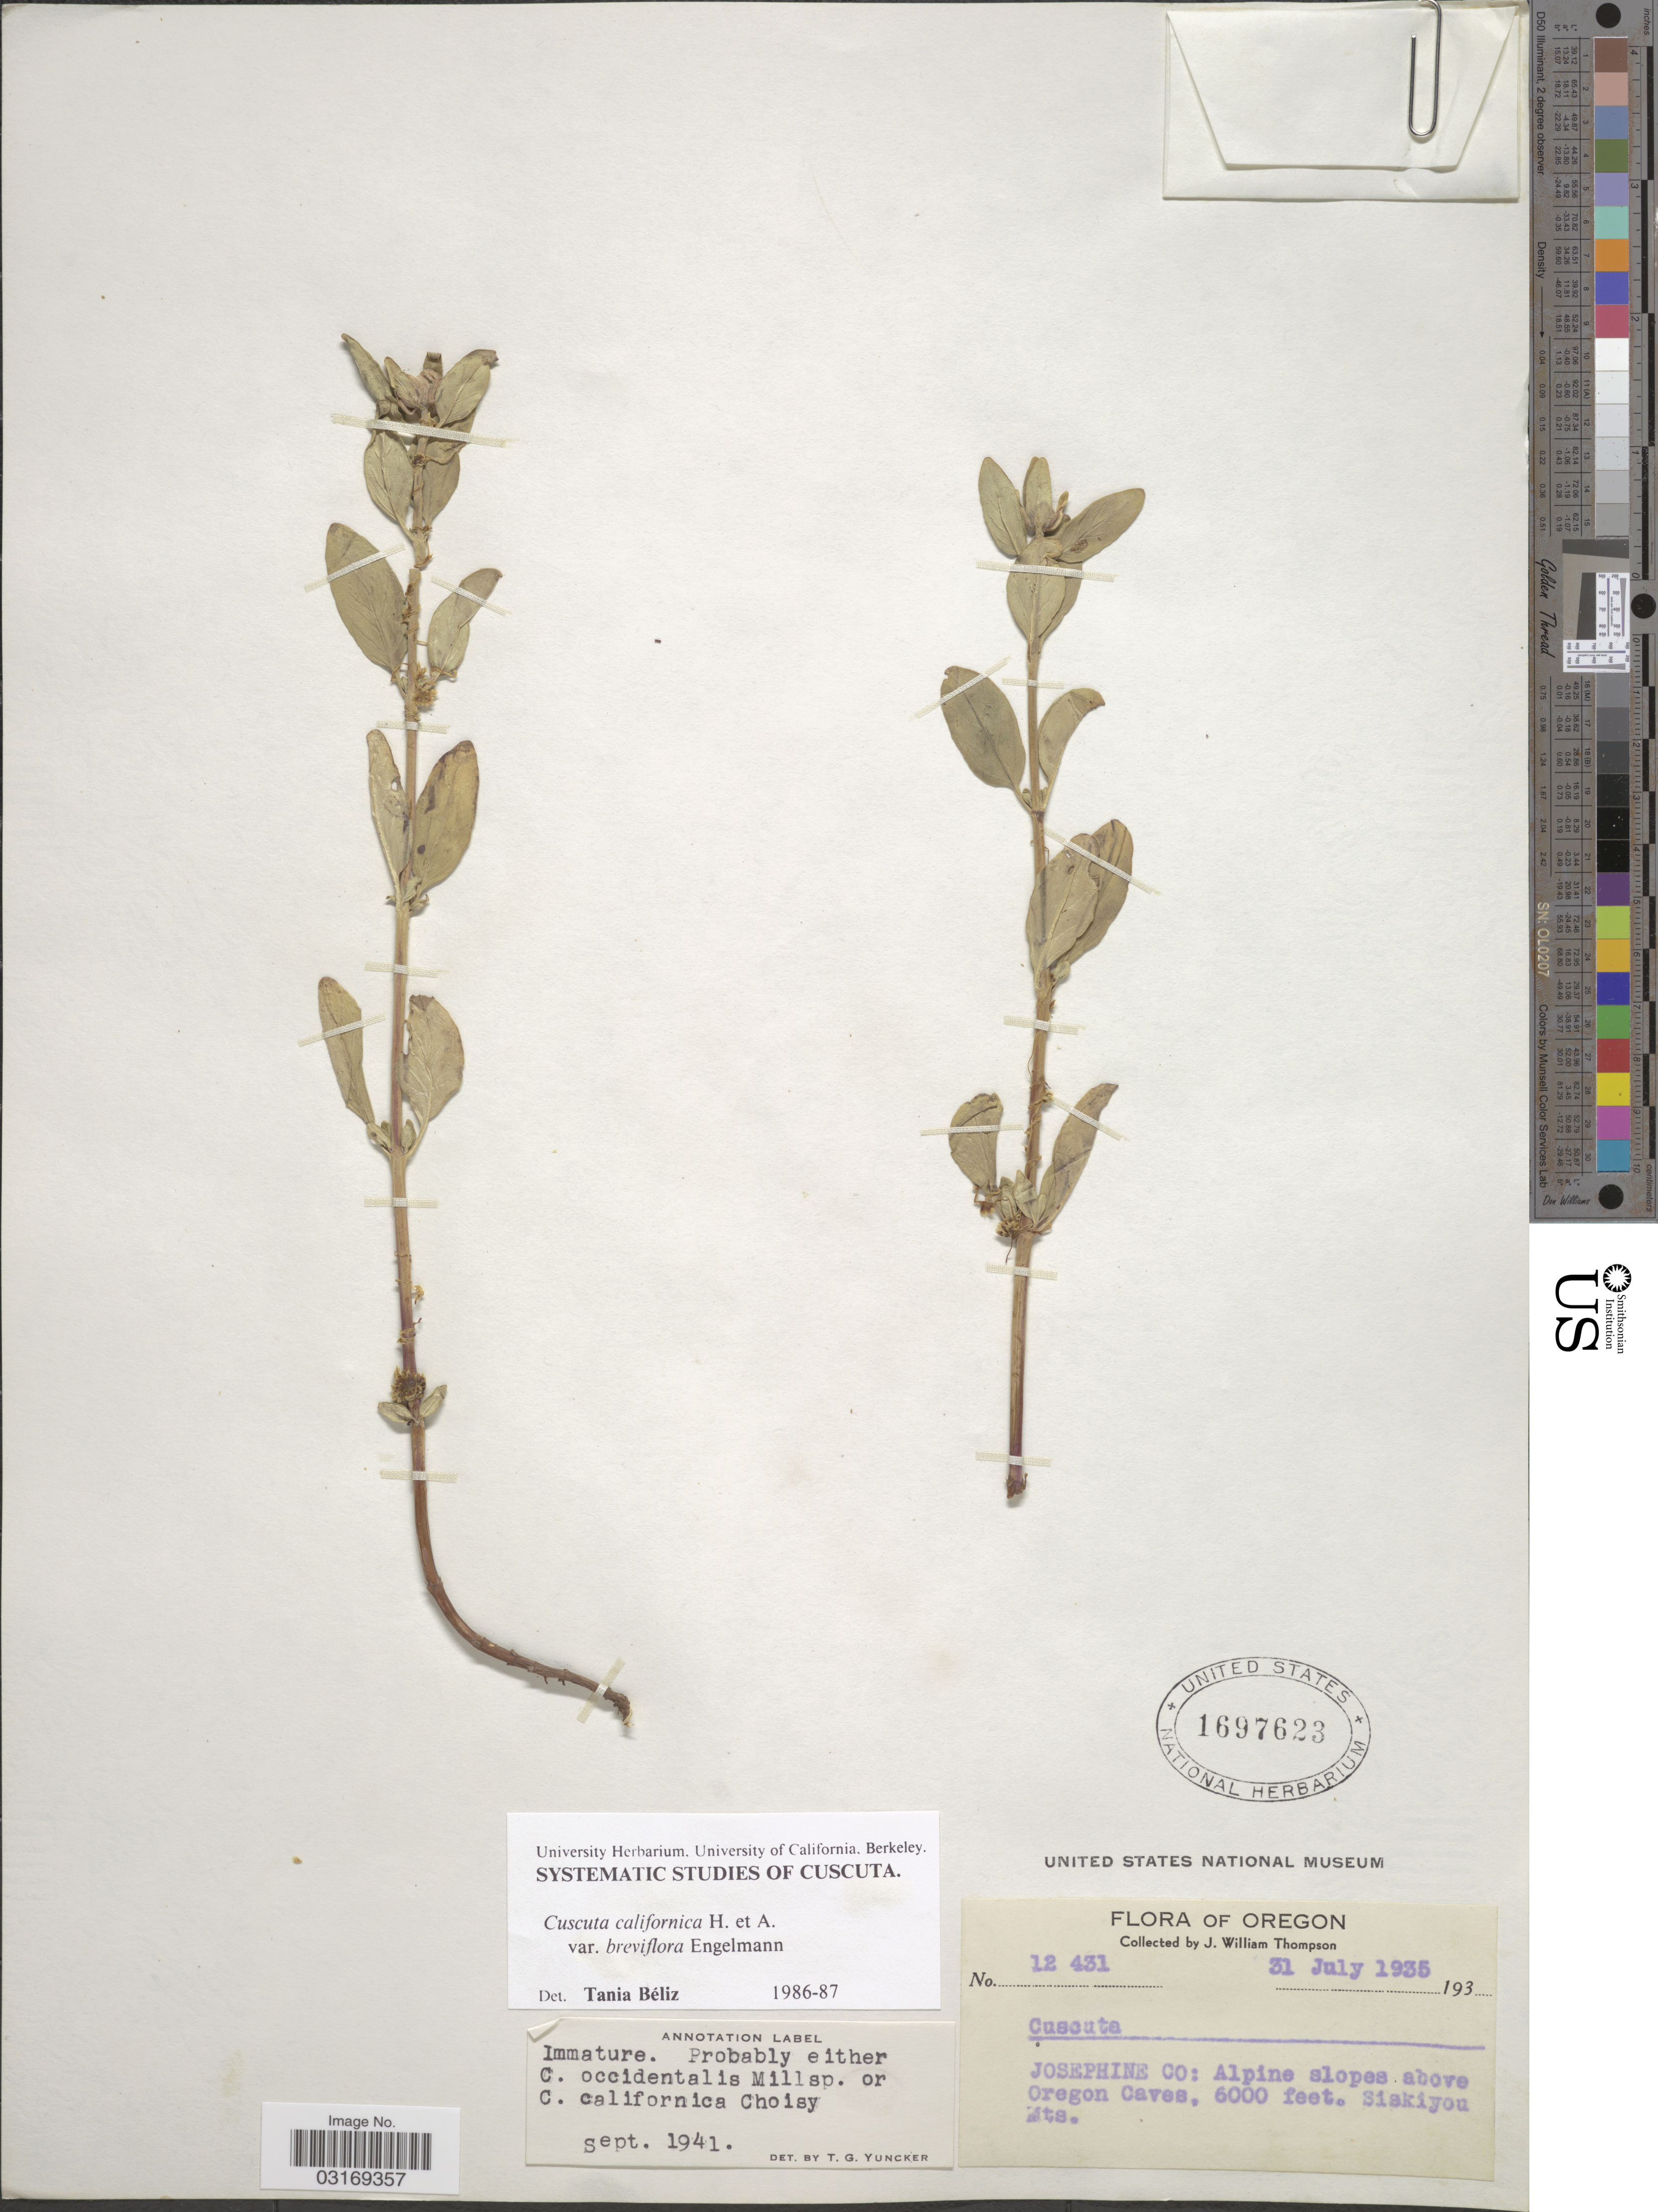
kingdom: Plantae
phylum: Tracheophyta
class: Magnoliopsida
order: Solanales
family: Convolvulaceae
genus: Cuscuta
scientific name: Cuscuta californica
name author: Hook. & Arn.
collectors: J. W. Thompson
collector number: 12431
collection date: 1935-07-31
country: United States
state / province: Oregon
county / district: Josephine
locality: Josephine Co: Alpine slopes above Oregon Caves. Siskiyou Mts.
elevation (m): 1829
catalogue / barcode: US 1697623